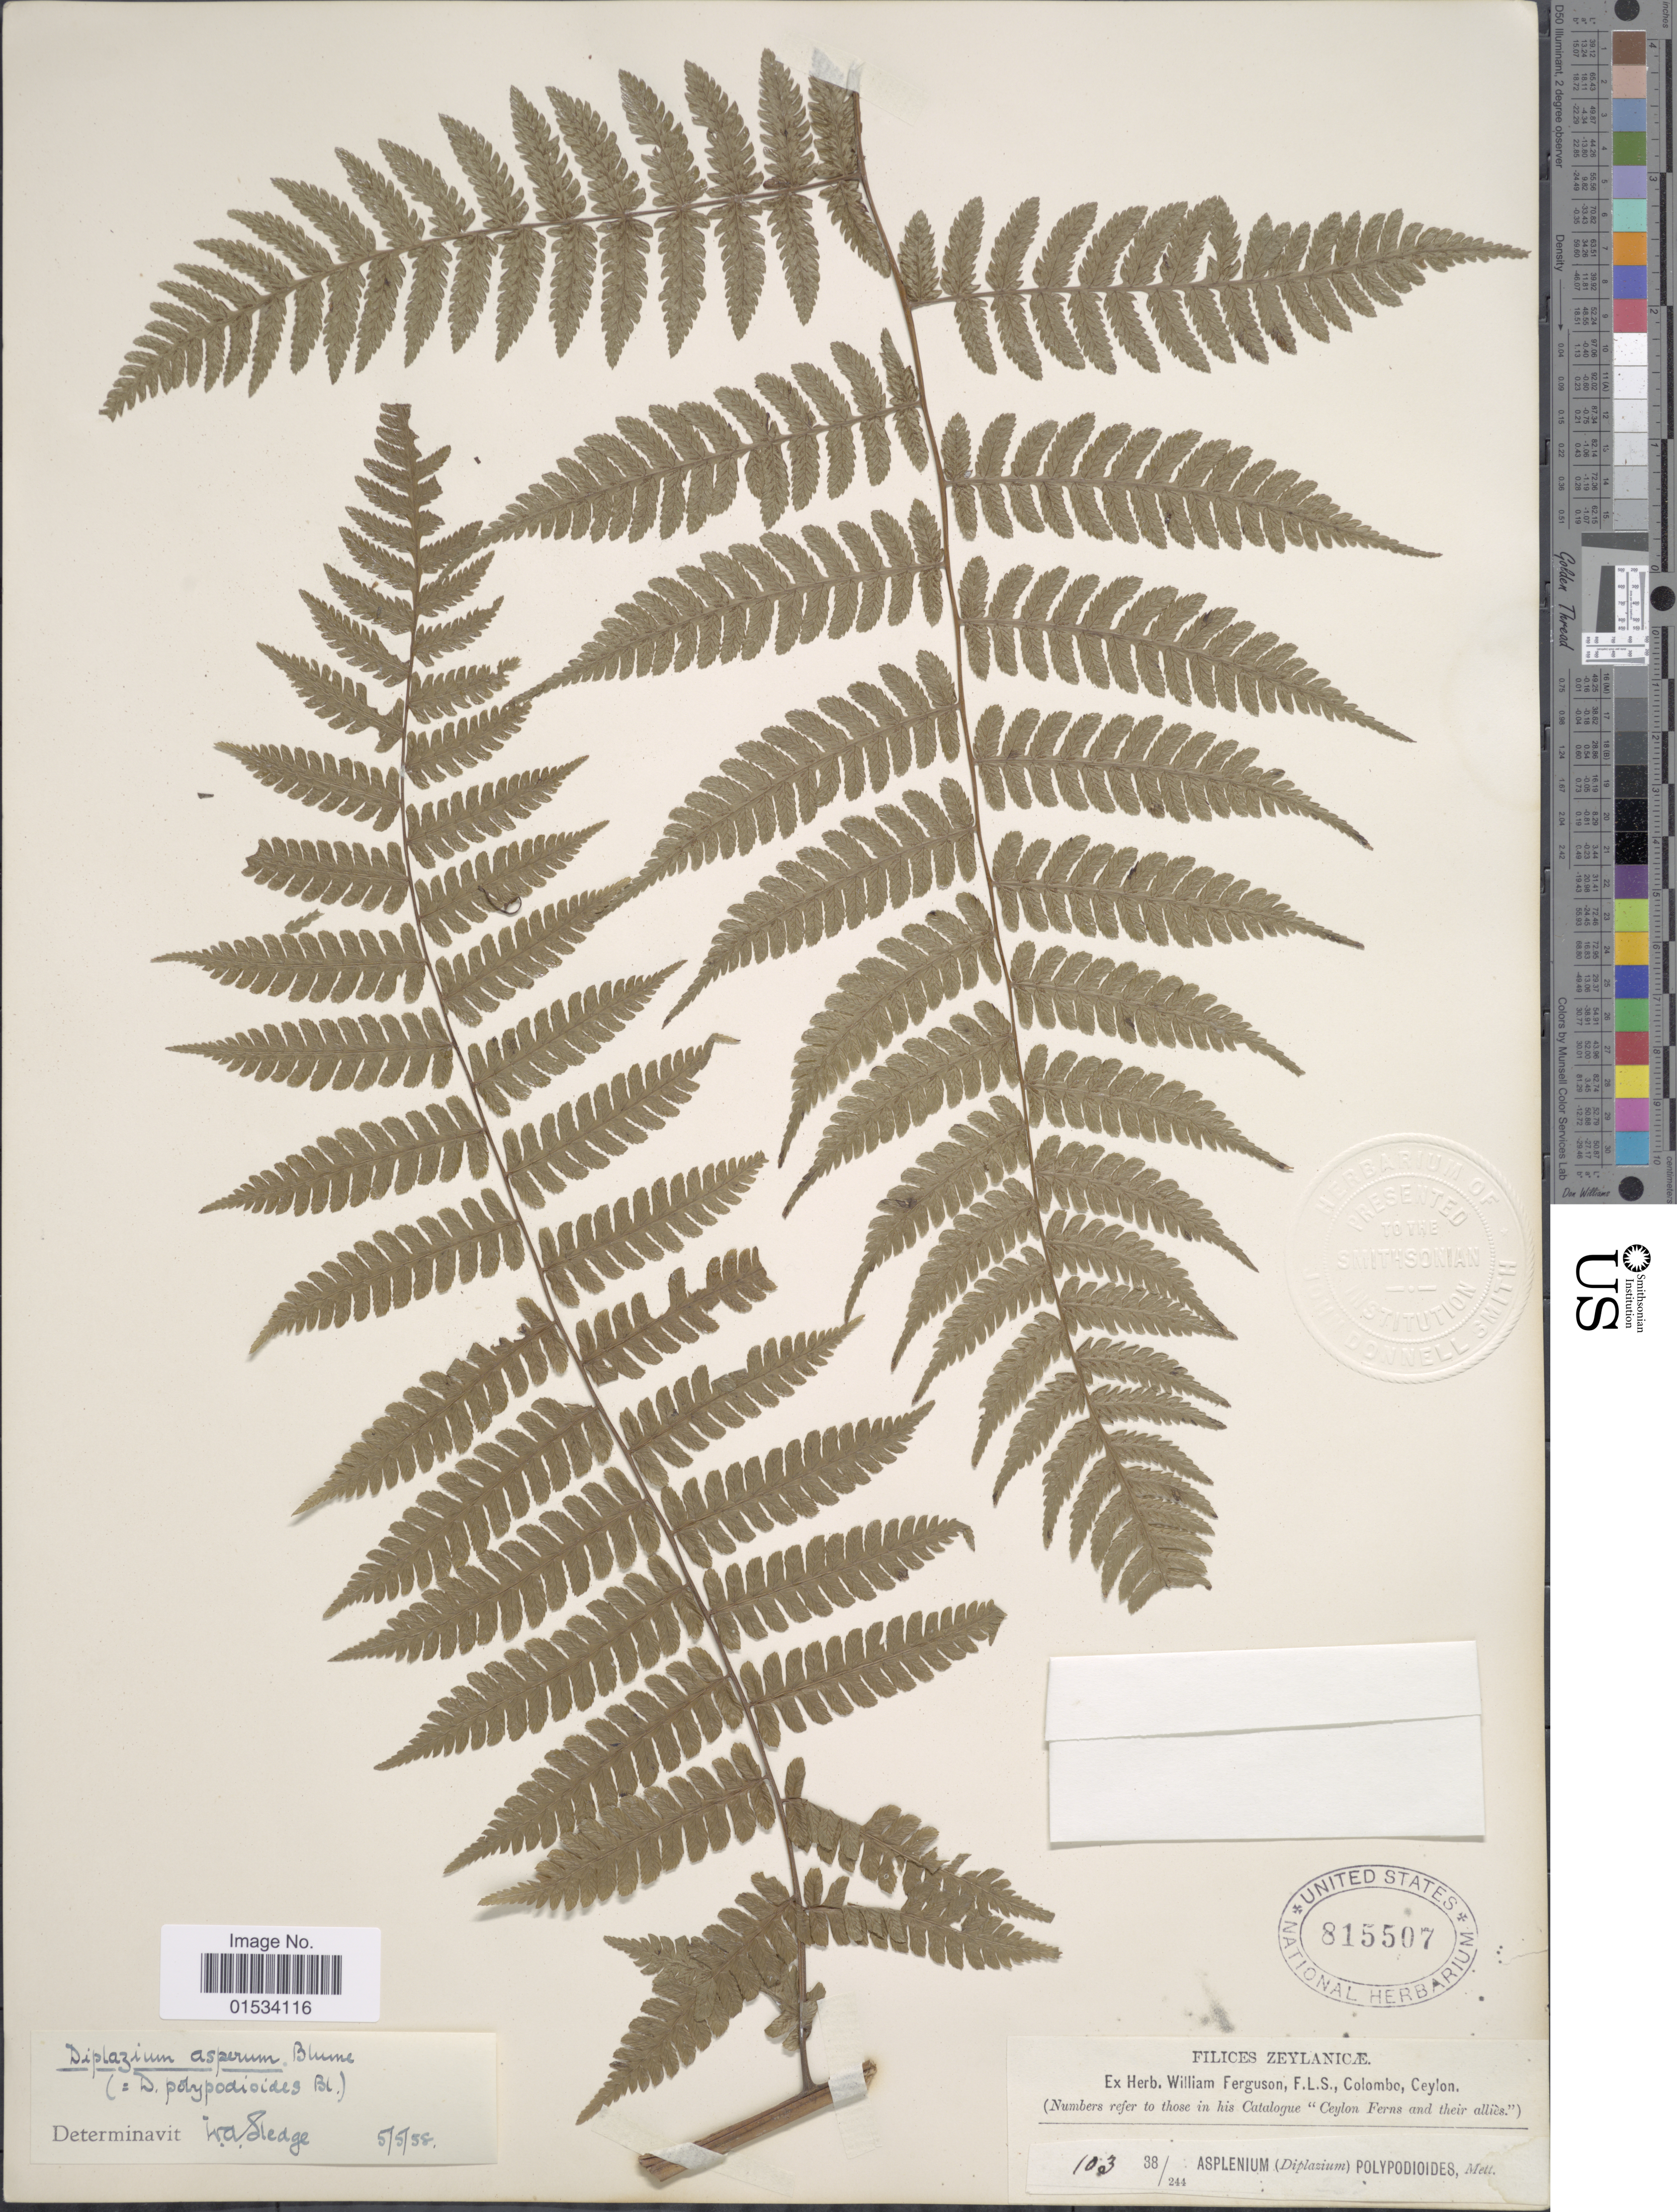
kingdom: Plantae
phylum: Tracheophyta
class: Polypodiopsida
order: Polypodiales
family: Athyriaceae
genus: Diplazium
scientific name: Diplazium polypodioides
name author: Blume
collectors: W. Ferguson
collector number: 103 38/244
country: Sri Lanka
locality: Zeylanocze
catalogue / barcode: US 815507